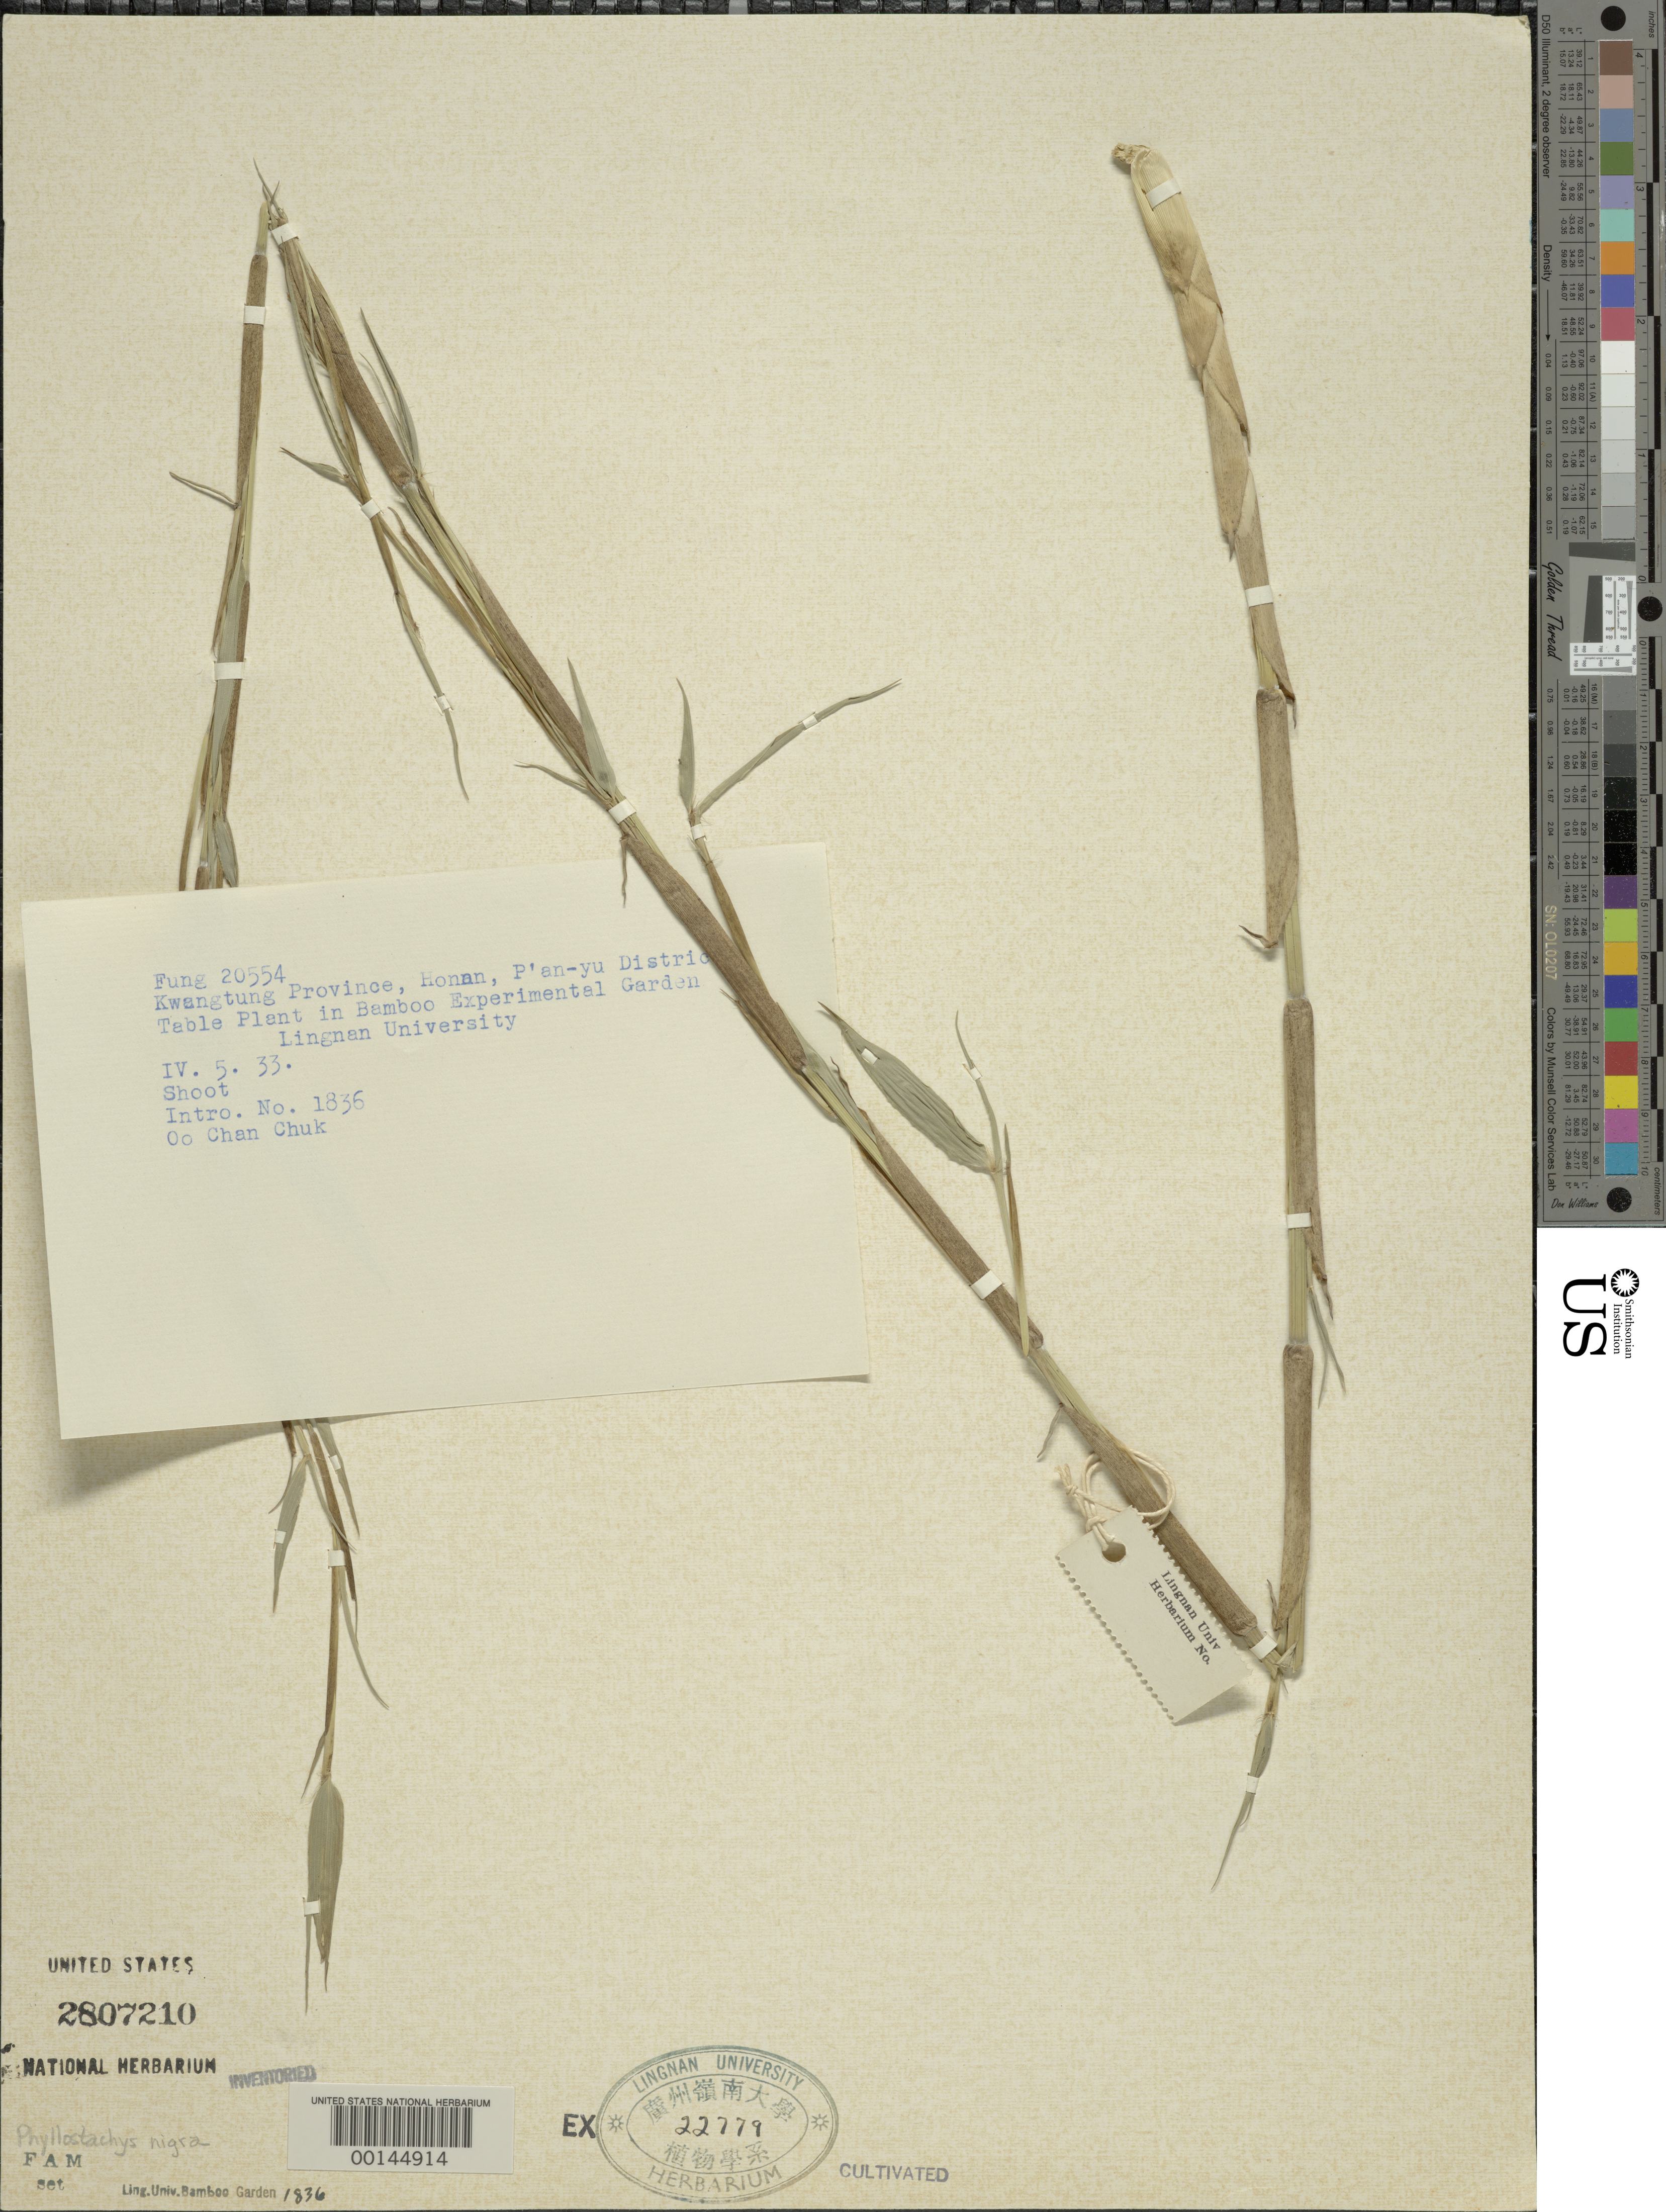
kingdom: Plantae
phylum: Tracheophyta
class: Liliopsida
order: Poales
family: Poaceae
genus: Phyllostachys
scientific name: Phyllostachys nigra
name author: (Lodd. ex Lindl.) Munro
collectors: H. L. Fung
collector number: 20554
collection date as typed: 05 Apr 1933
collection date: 1933-04-05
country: China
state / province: Guangdong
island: Honam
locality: Honan, p'an-yu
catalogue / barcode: US 2807210